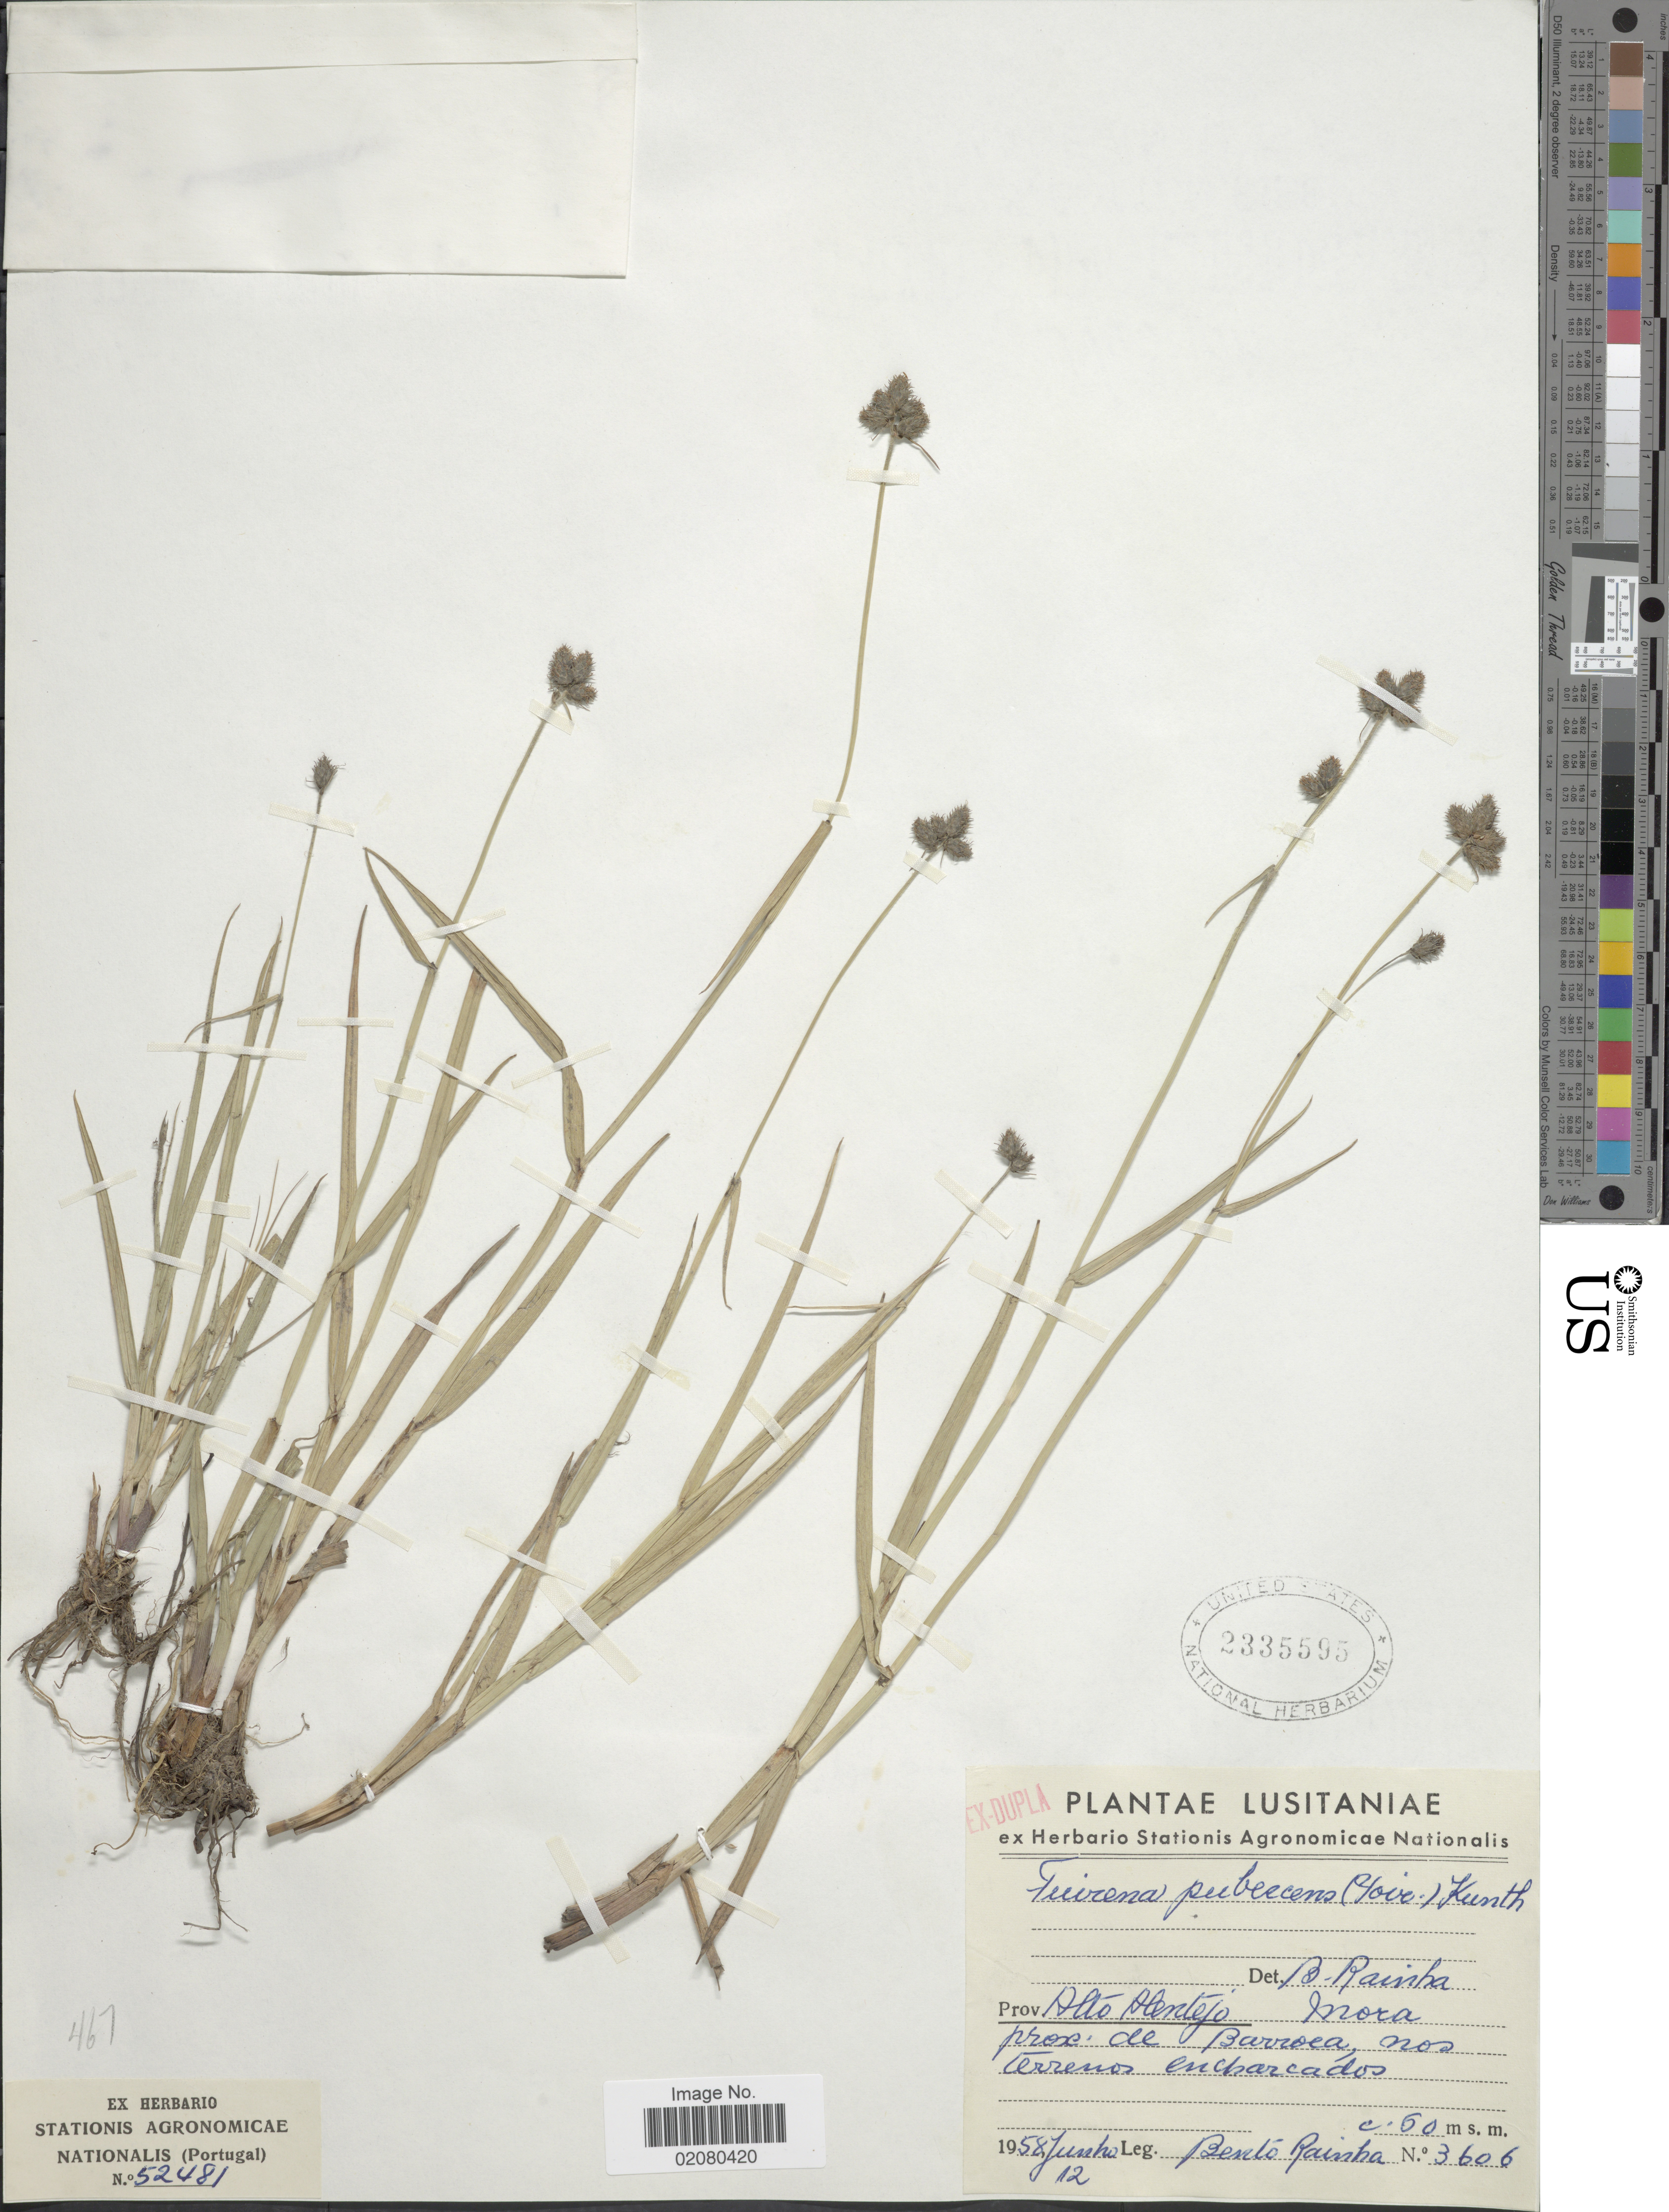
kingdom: Plantae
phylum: Tracheophyta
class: Liliopsida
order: Poales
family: Cyperaceae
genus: Fuirena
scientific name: Fuirena pubescens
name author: (Poir.) Kunth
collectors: B. Rainha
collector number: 3606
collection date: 1958-06-12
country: Portugal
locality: Lusitaniae, Prov. Alto Alentejo, Mora prx. de Barroea, nos terrenos encharcados. [interpreted]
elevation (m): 50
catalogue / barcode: US 2335595